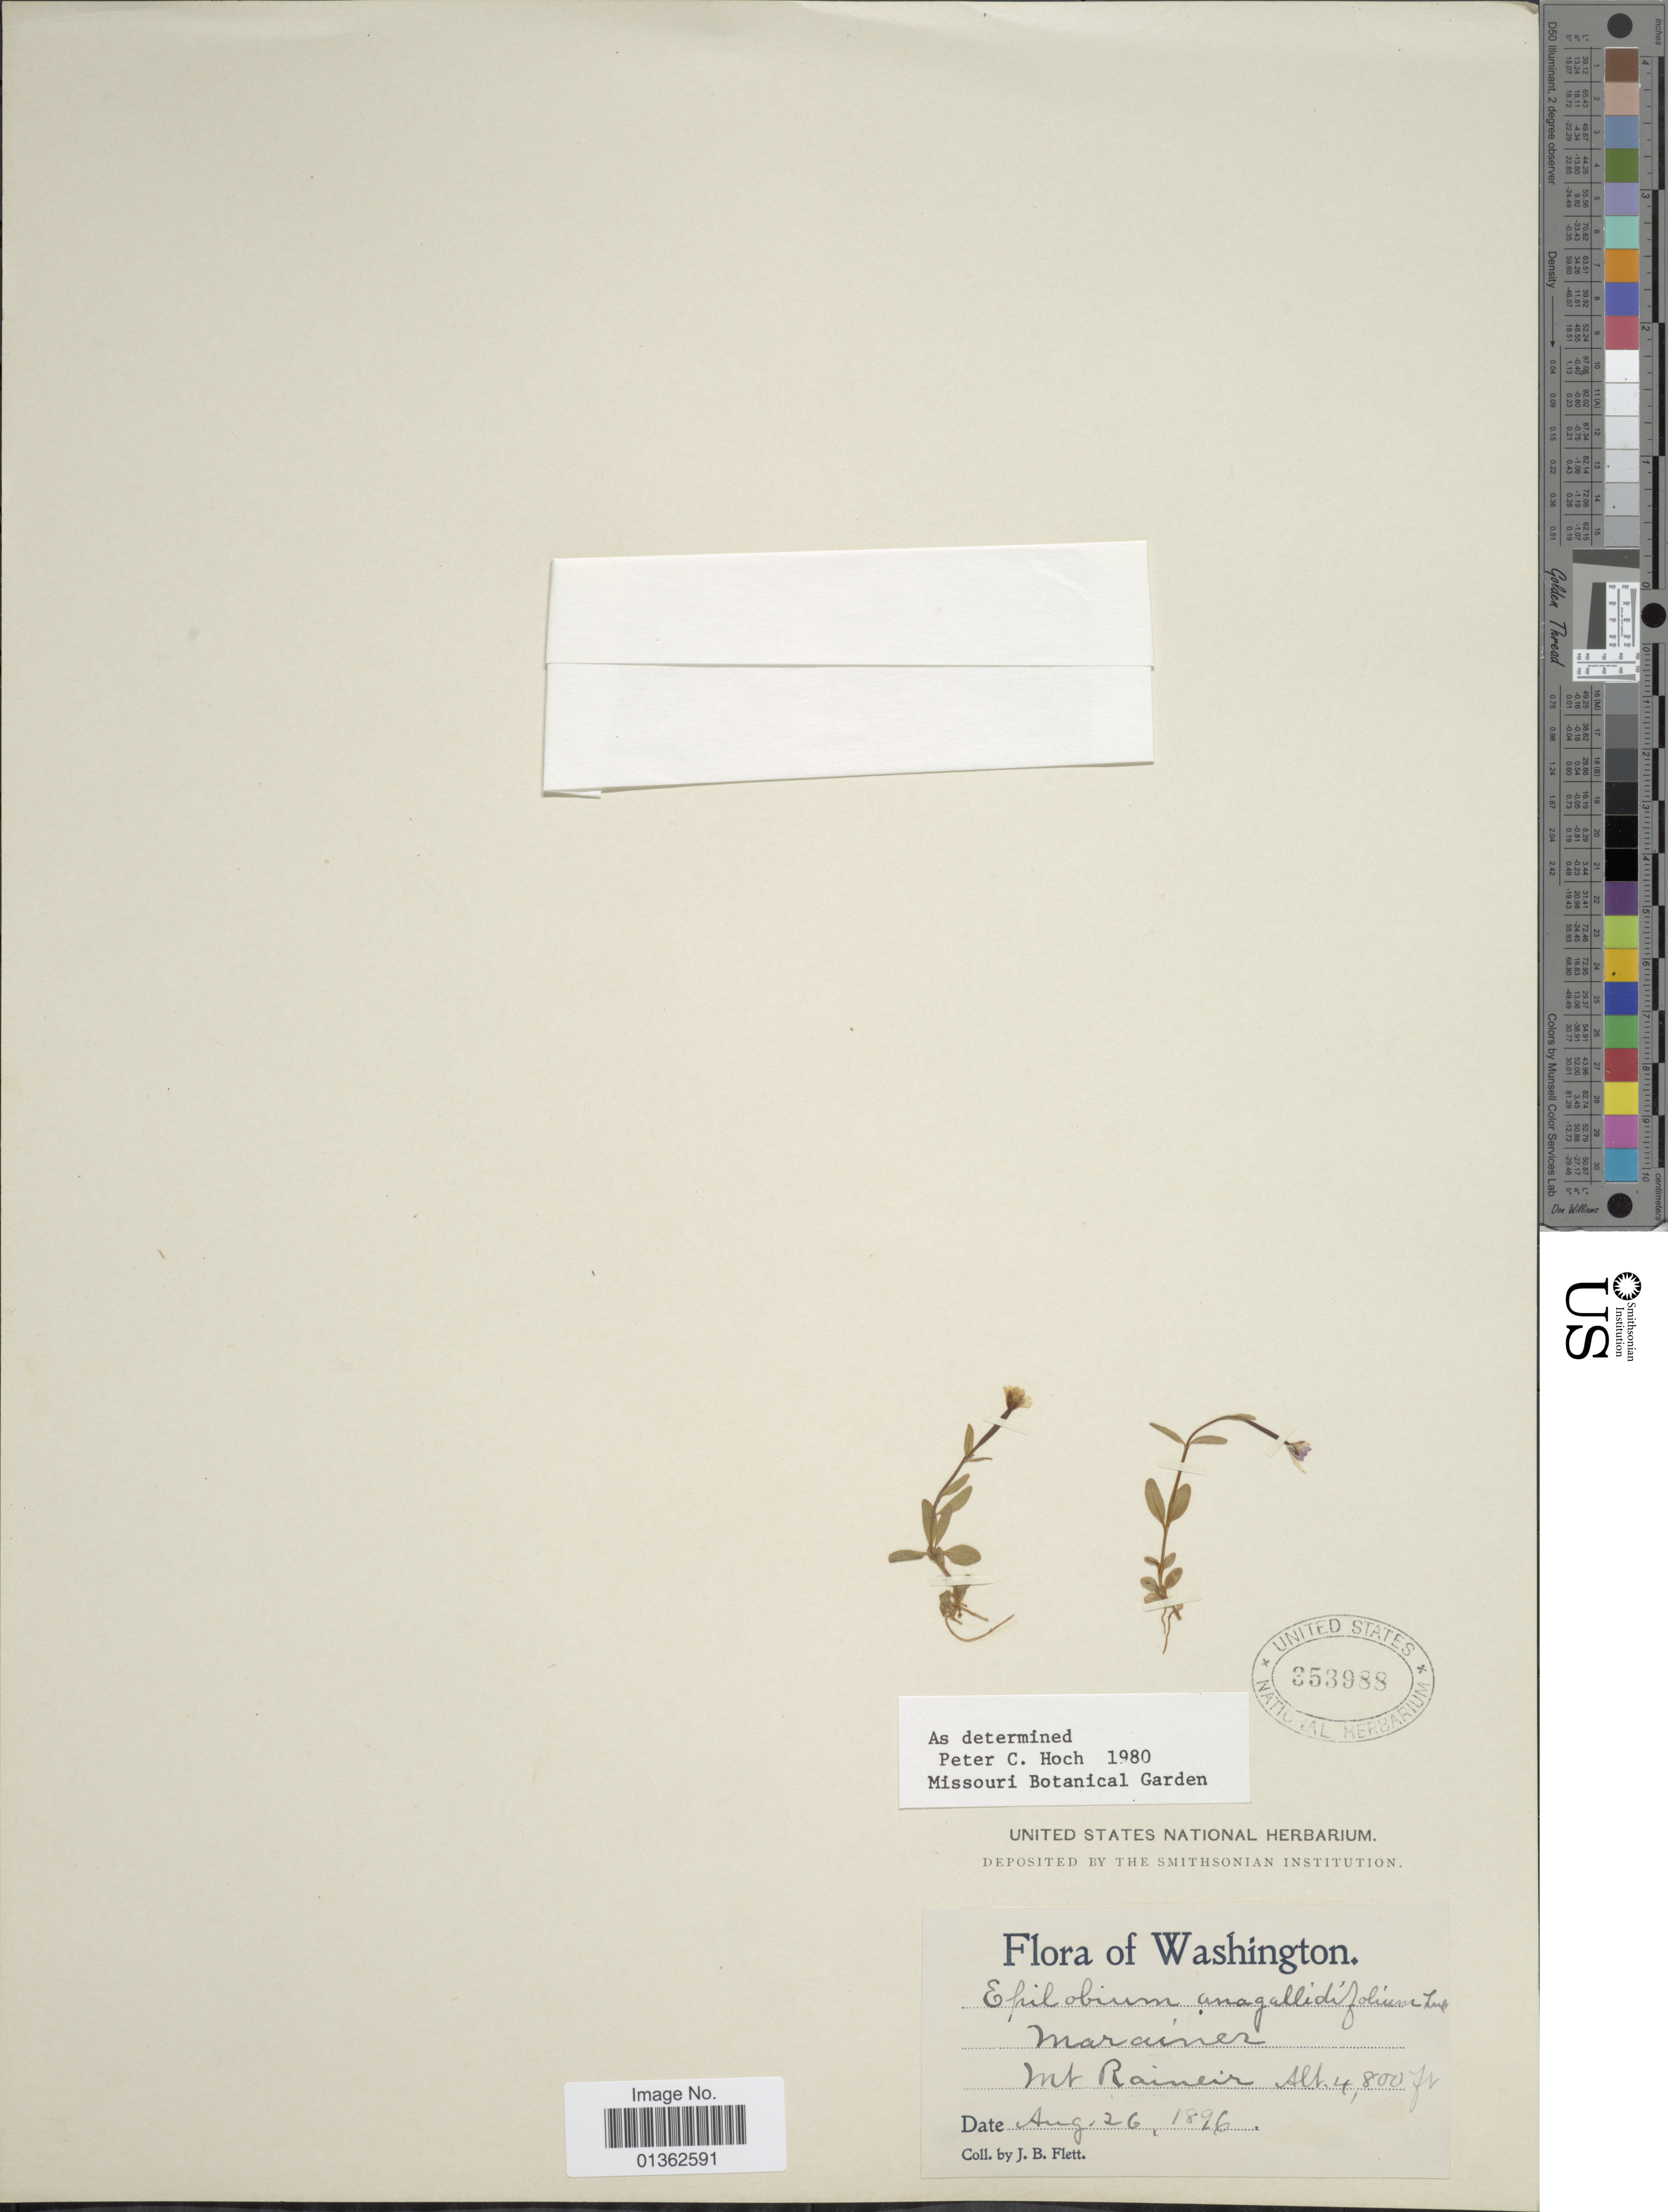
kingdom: Plantae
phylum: Tracheophyta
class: Magnoliopsida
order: Myrtales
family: Onagraceae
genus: Epilobium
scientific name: Epilobium anagallidifolium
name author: Lam.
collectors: J. Flett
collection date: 1896-08-26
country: United States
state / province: Washington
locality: Mt. Rainier.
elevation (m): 1463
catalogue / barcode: US 353988